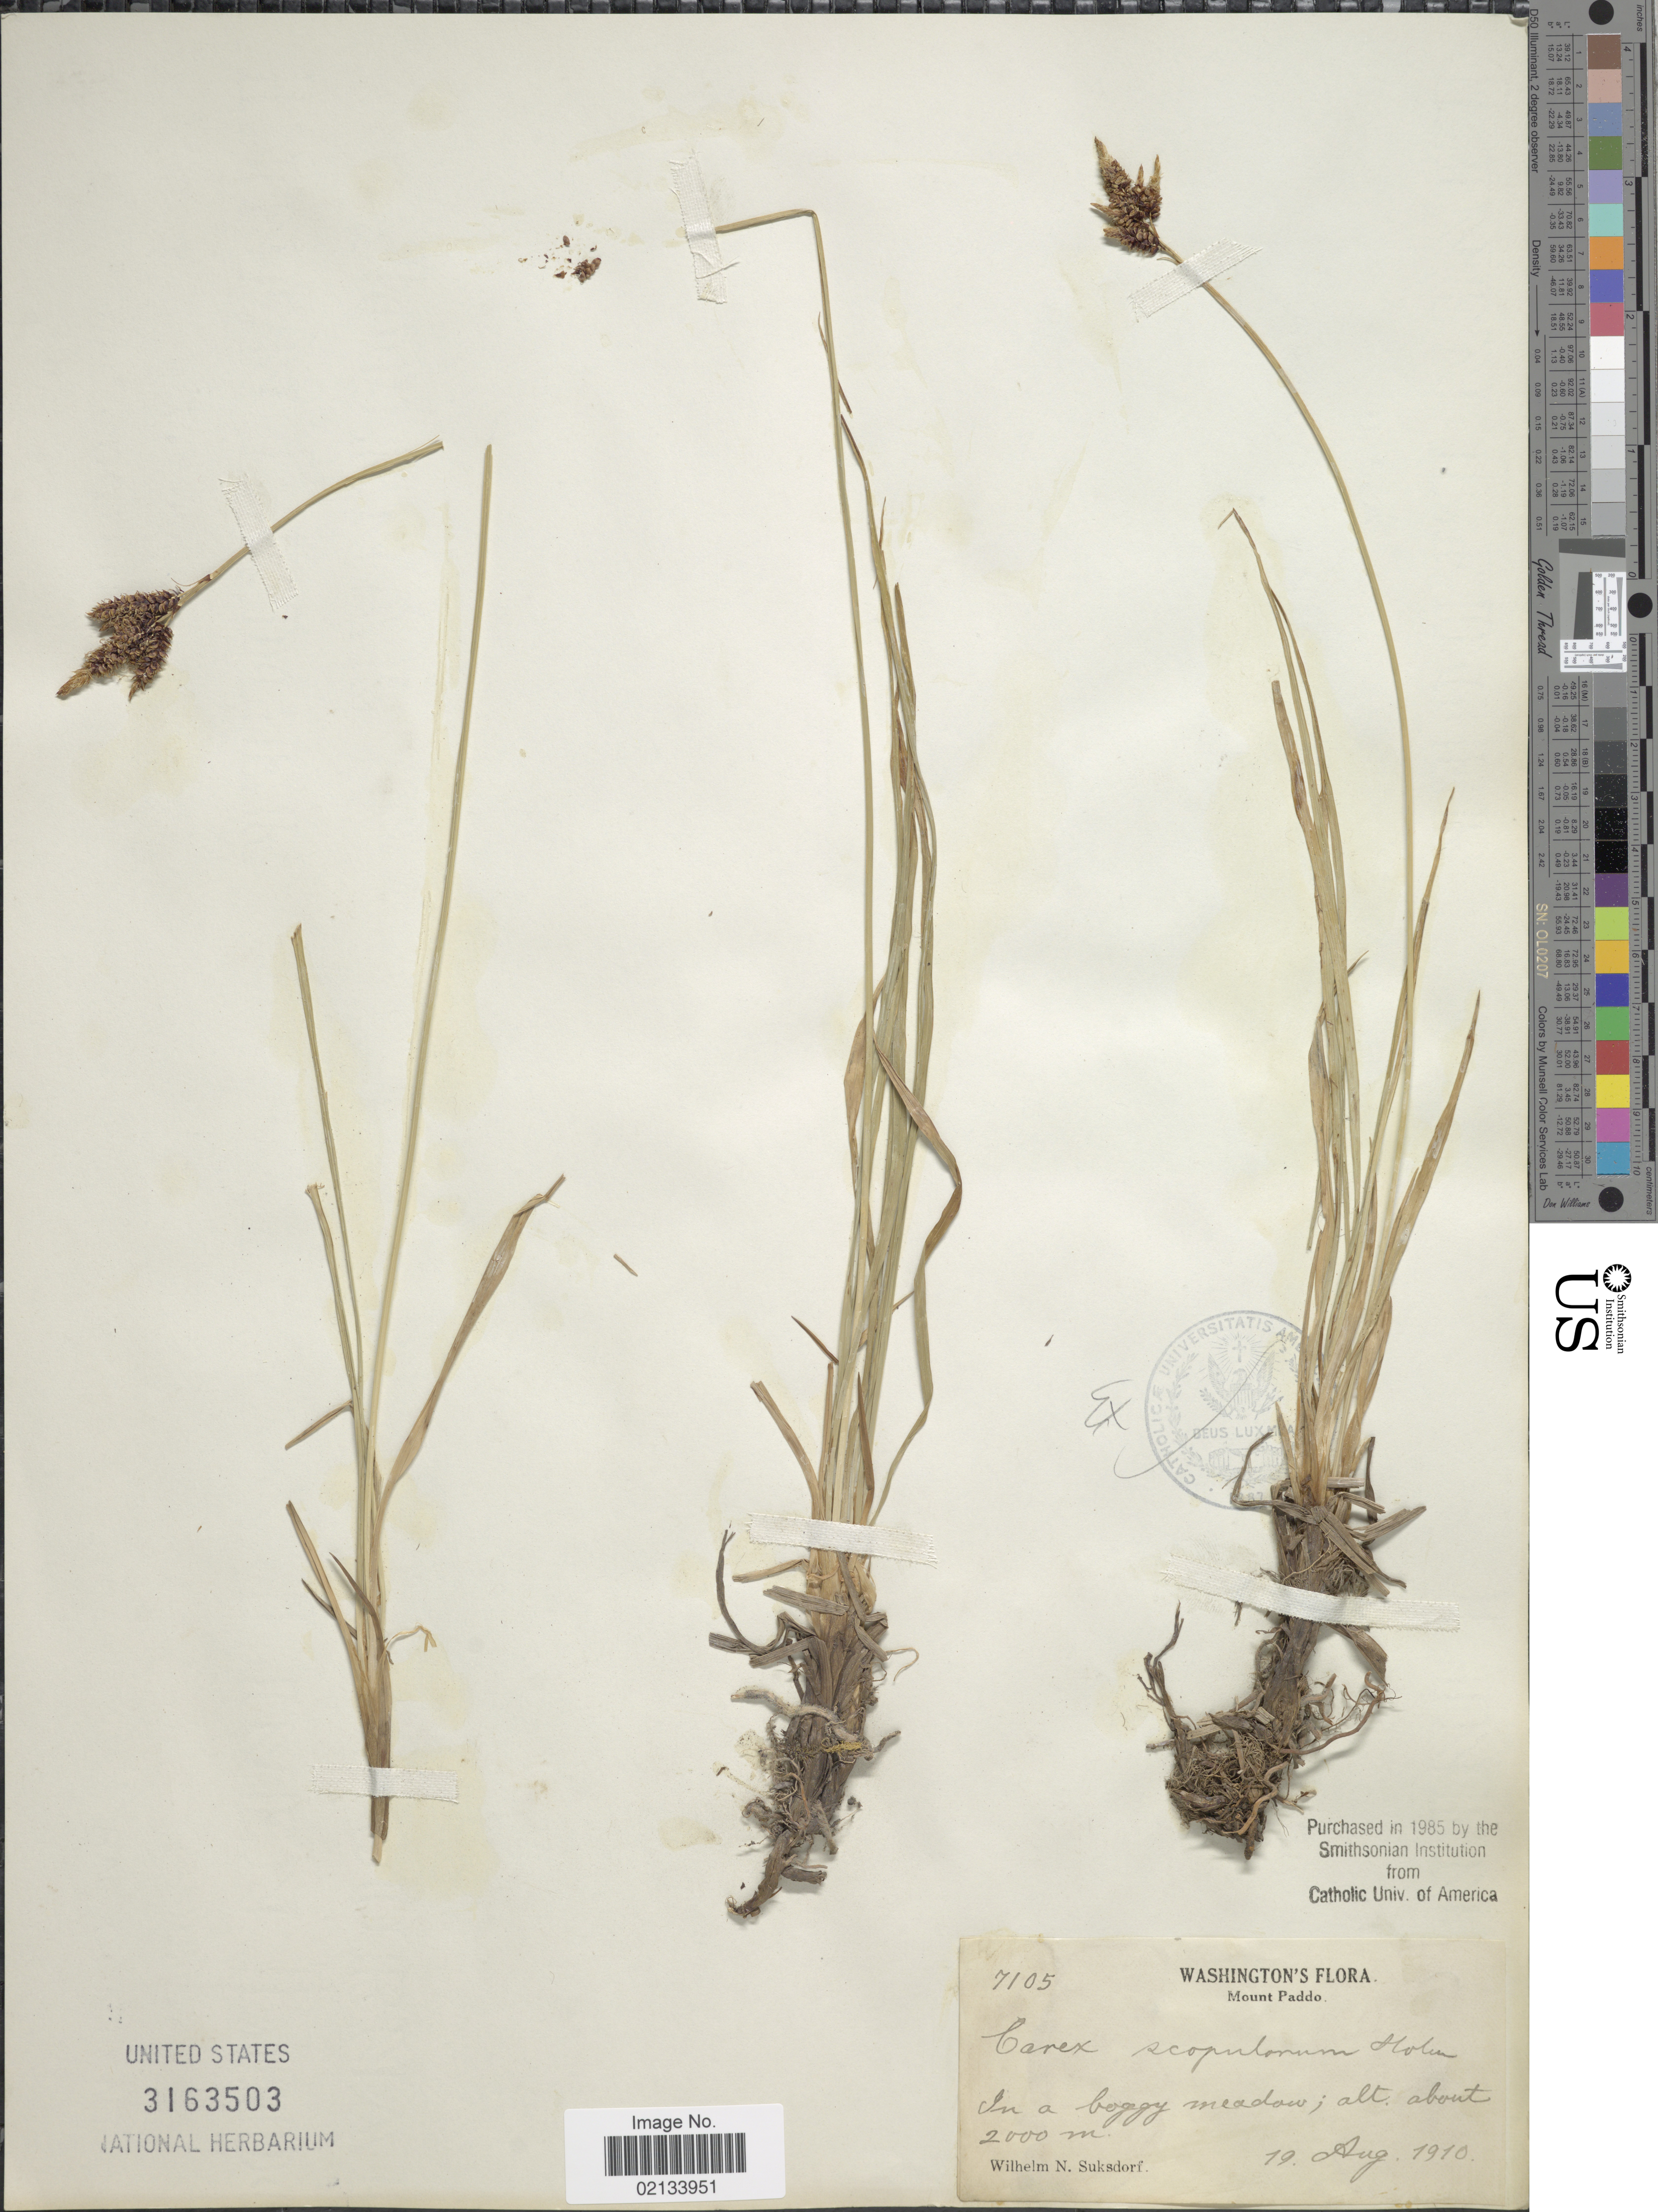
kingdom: Plantae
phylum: Tracheophyta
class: Liliopsida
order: Poales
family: Cyperaceae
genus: Carex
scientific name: Carex scopulorum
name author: Holm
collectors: W. N. Suksdorf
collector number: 7105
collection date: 1910-08-19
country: United States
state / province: Washington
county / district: Skamania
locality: Mount Paddo, in a boggy meadow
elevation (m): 2000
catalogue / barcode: US 3163503